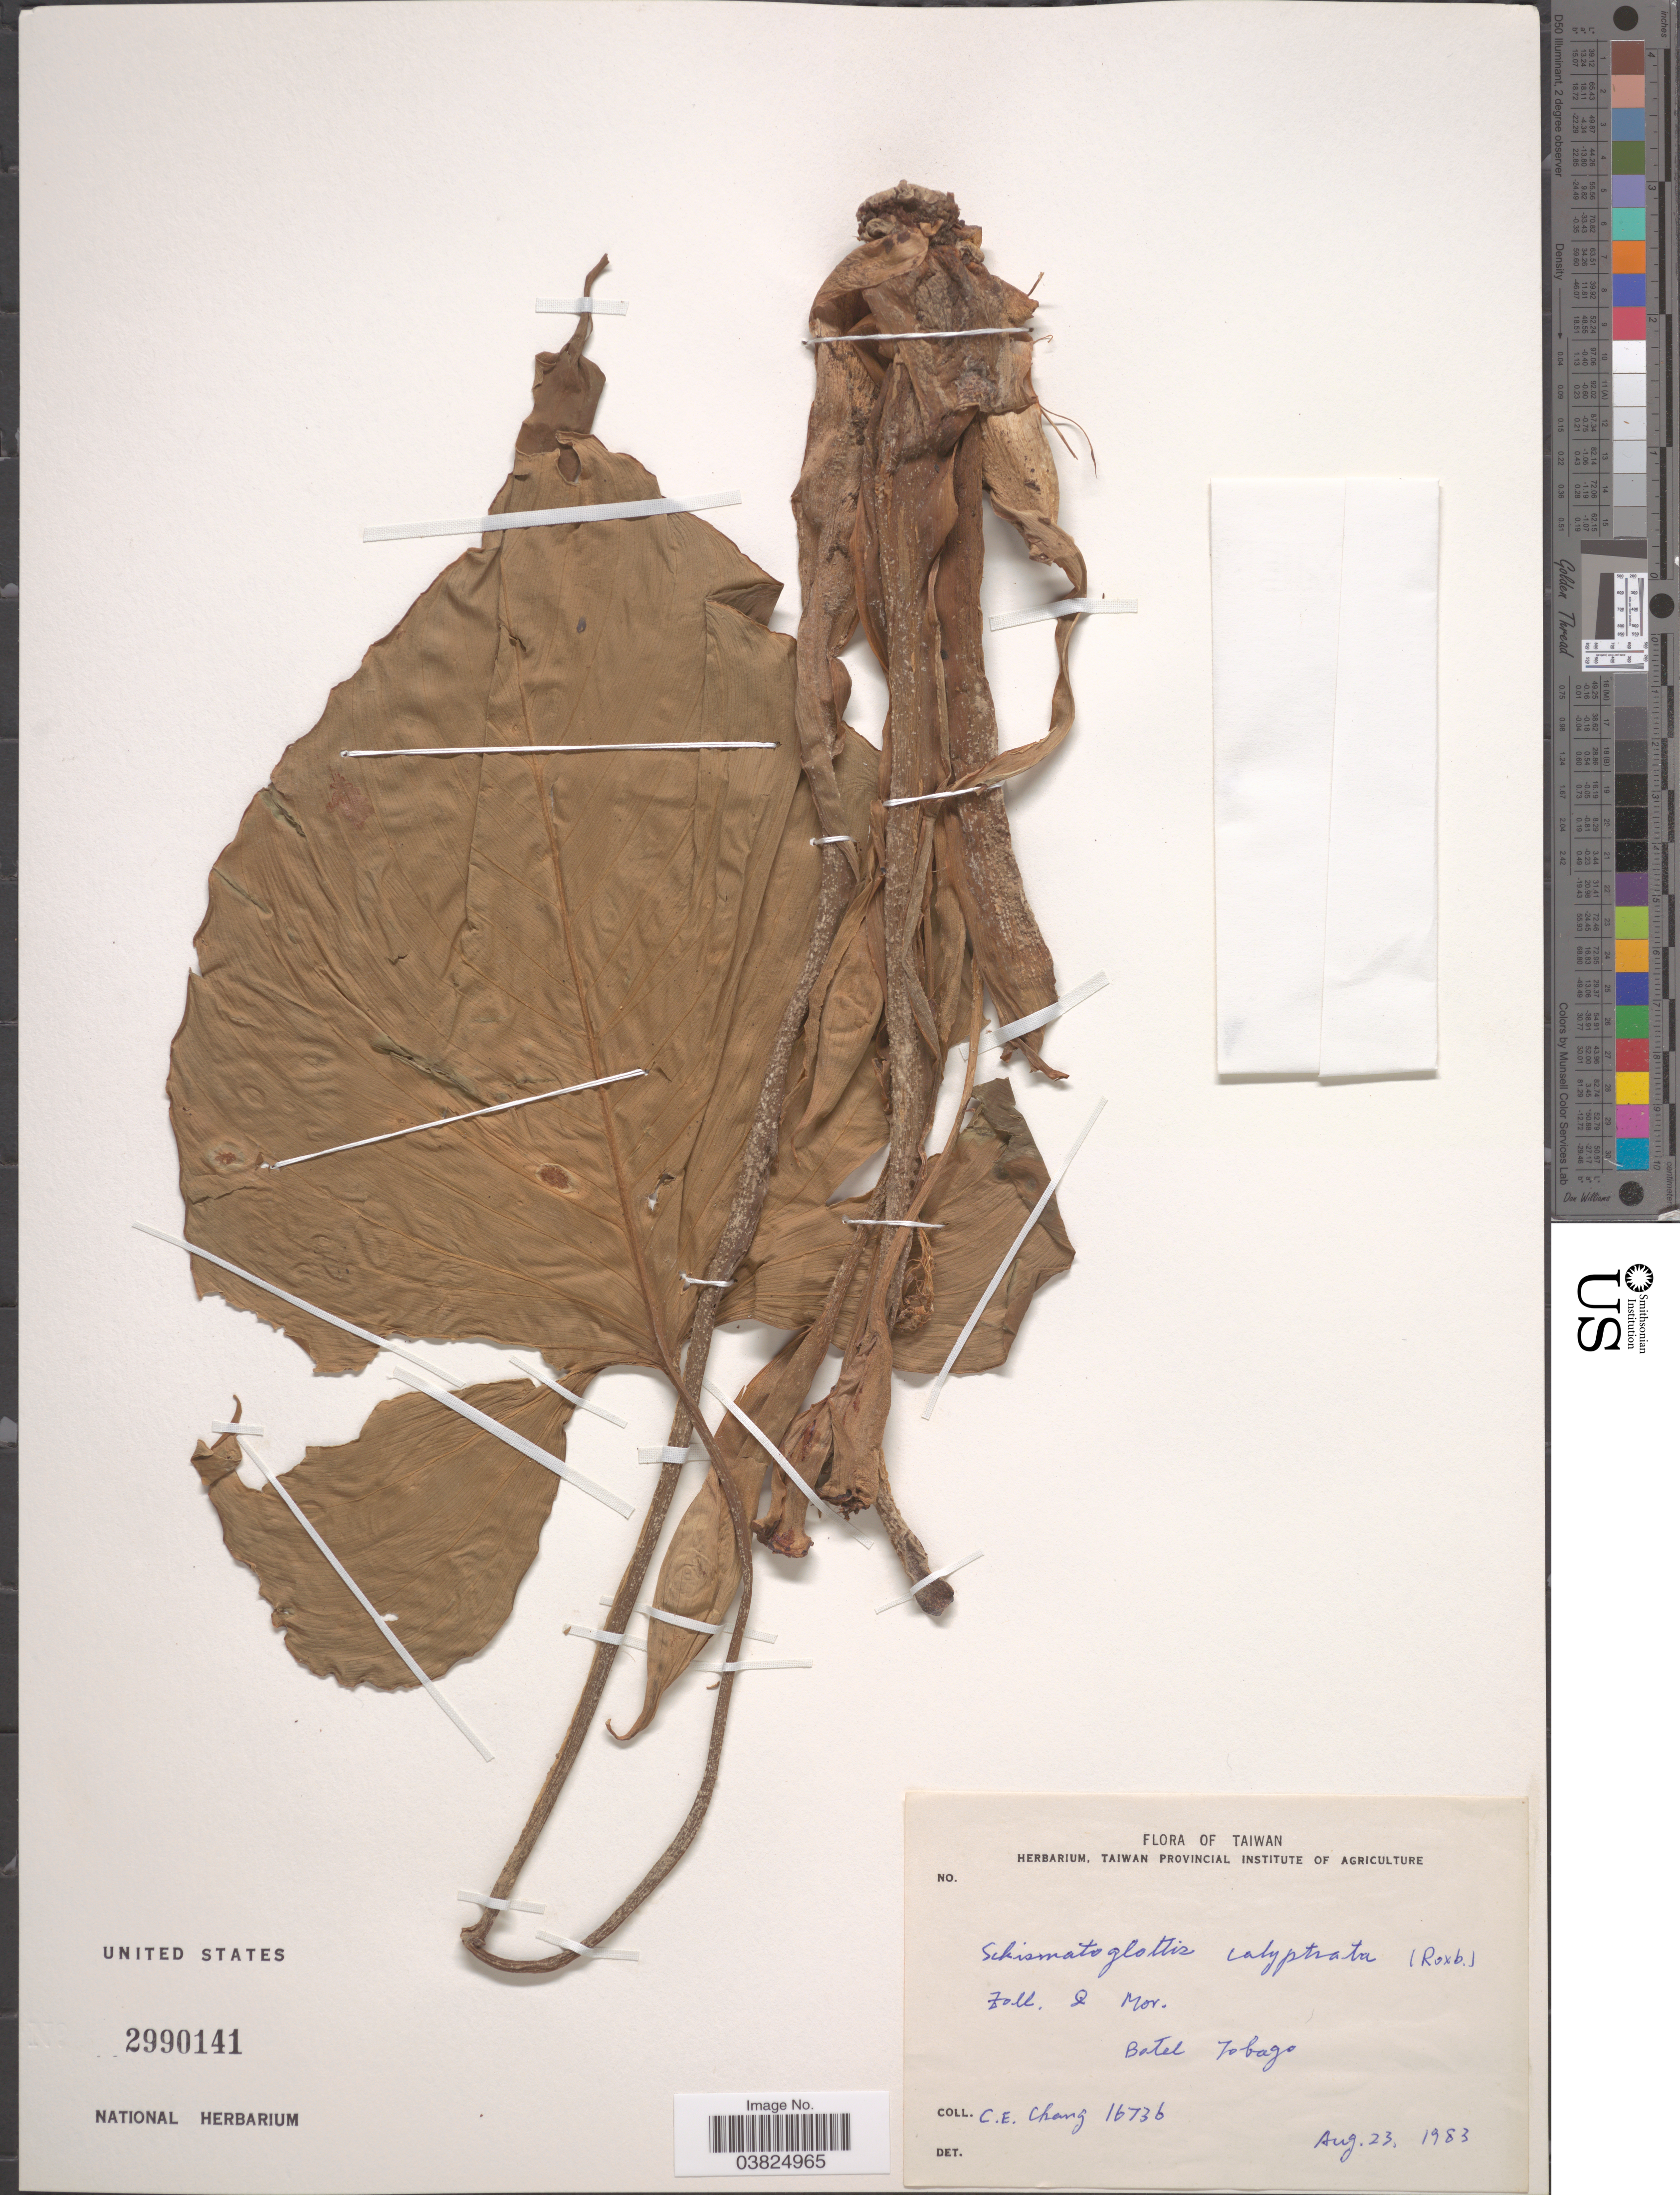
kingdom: Plantae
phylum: Tracheophyta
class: Liliopsida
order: Alismatales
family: Araceae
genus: Schismatoglottis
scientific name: Schismatoglottis calyptrata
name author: Zoll. & Moritzi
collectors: C. Chang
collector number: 16736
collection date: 1983-08-23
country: Taiwan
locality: Botel Tobago.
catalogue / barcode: US 2990141